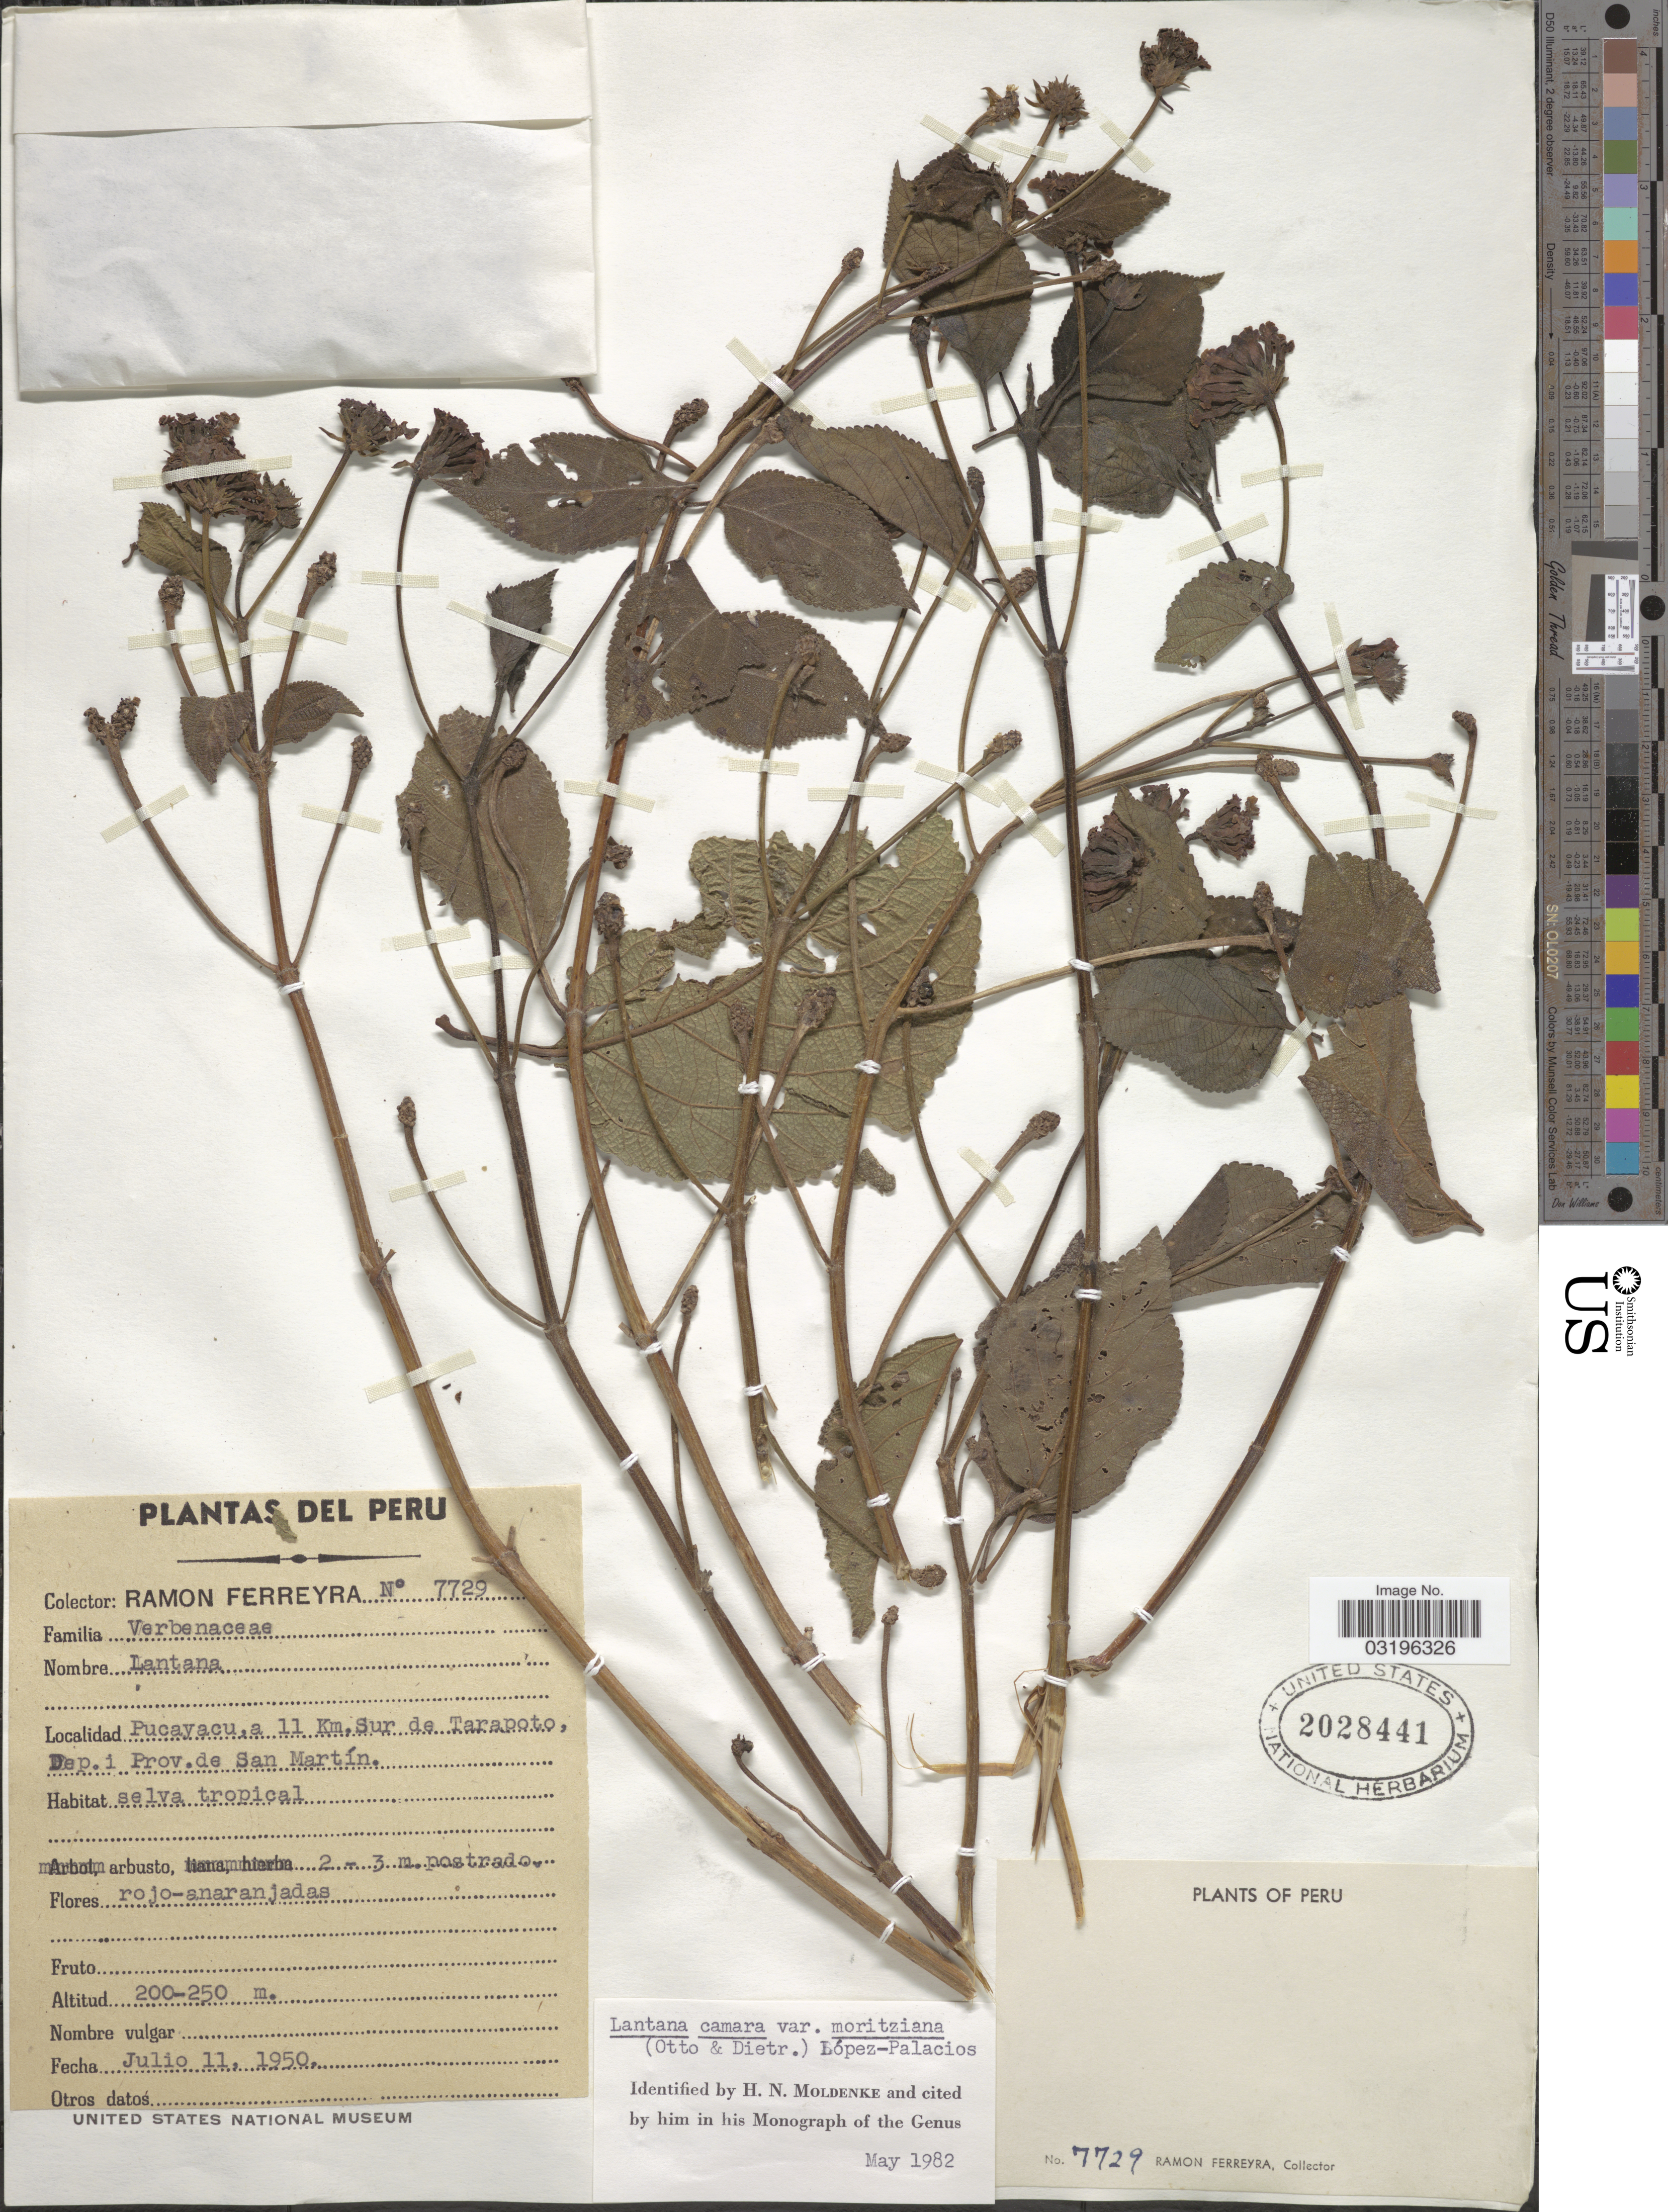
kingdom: Plantae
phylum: Tracheophyta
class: Magnoliopsida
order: Lamiales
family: Verbenaceae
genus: Lantana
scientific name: Lantana camara var. moritziana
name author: (Otto & A. Dietr.) López-Pal.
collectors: R. A. Ferreyra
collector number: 7729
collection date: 1950-07-11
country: Peru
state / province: San Martín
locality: Pucayacu, a 11 Km. Sur de Tarapoto, Dep. i Prov. de San Martín.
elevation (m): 200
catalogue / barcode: US 2028441